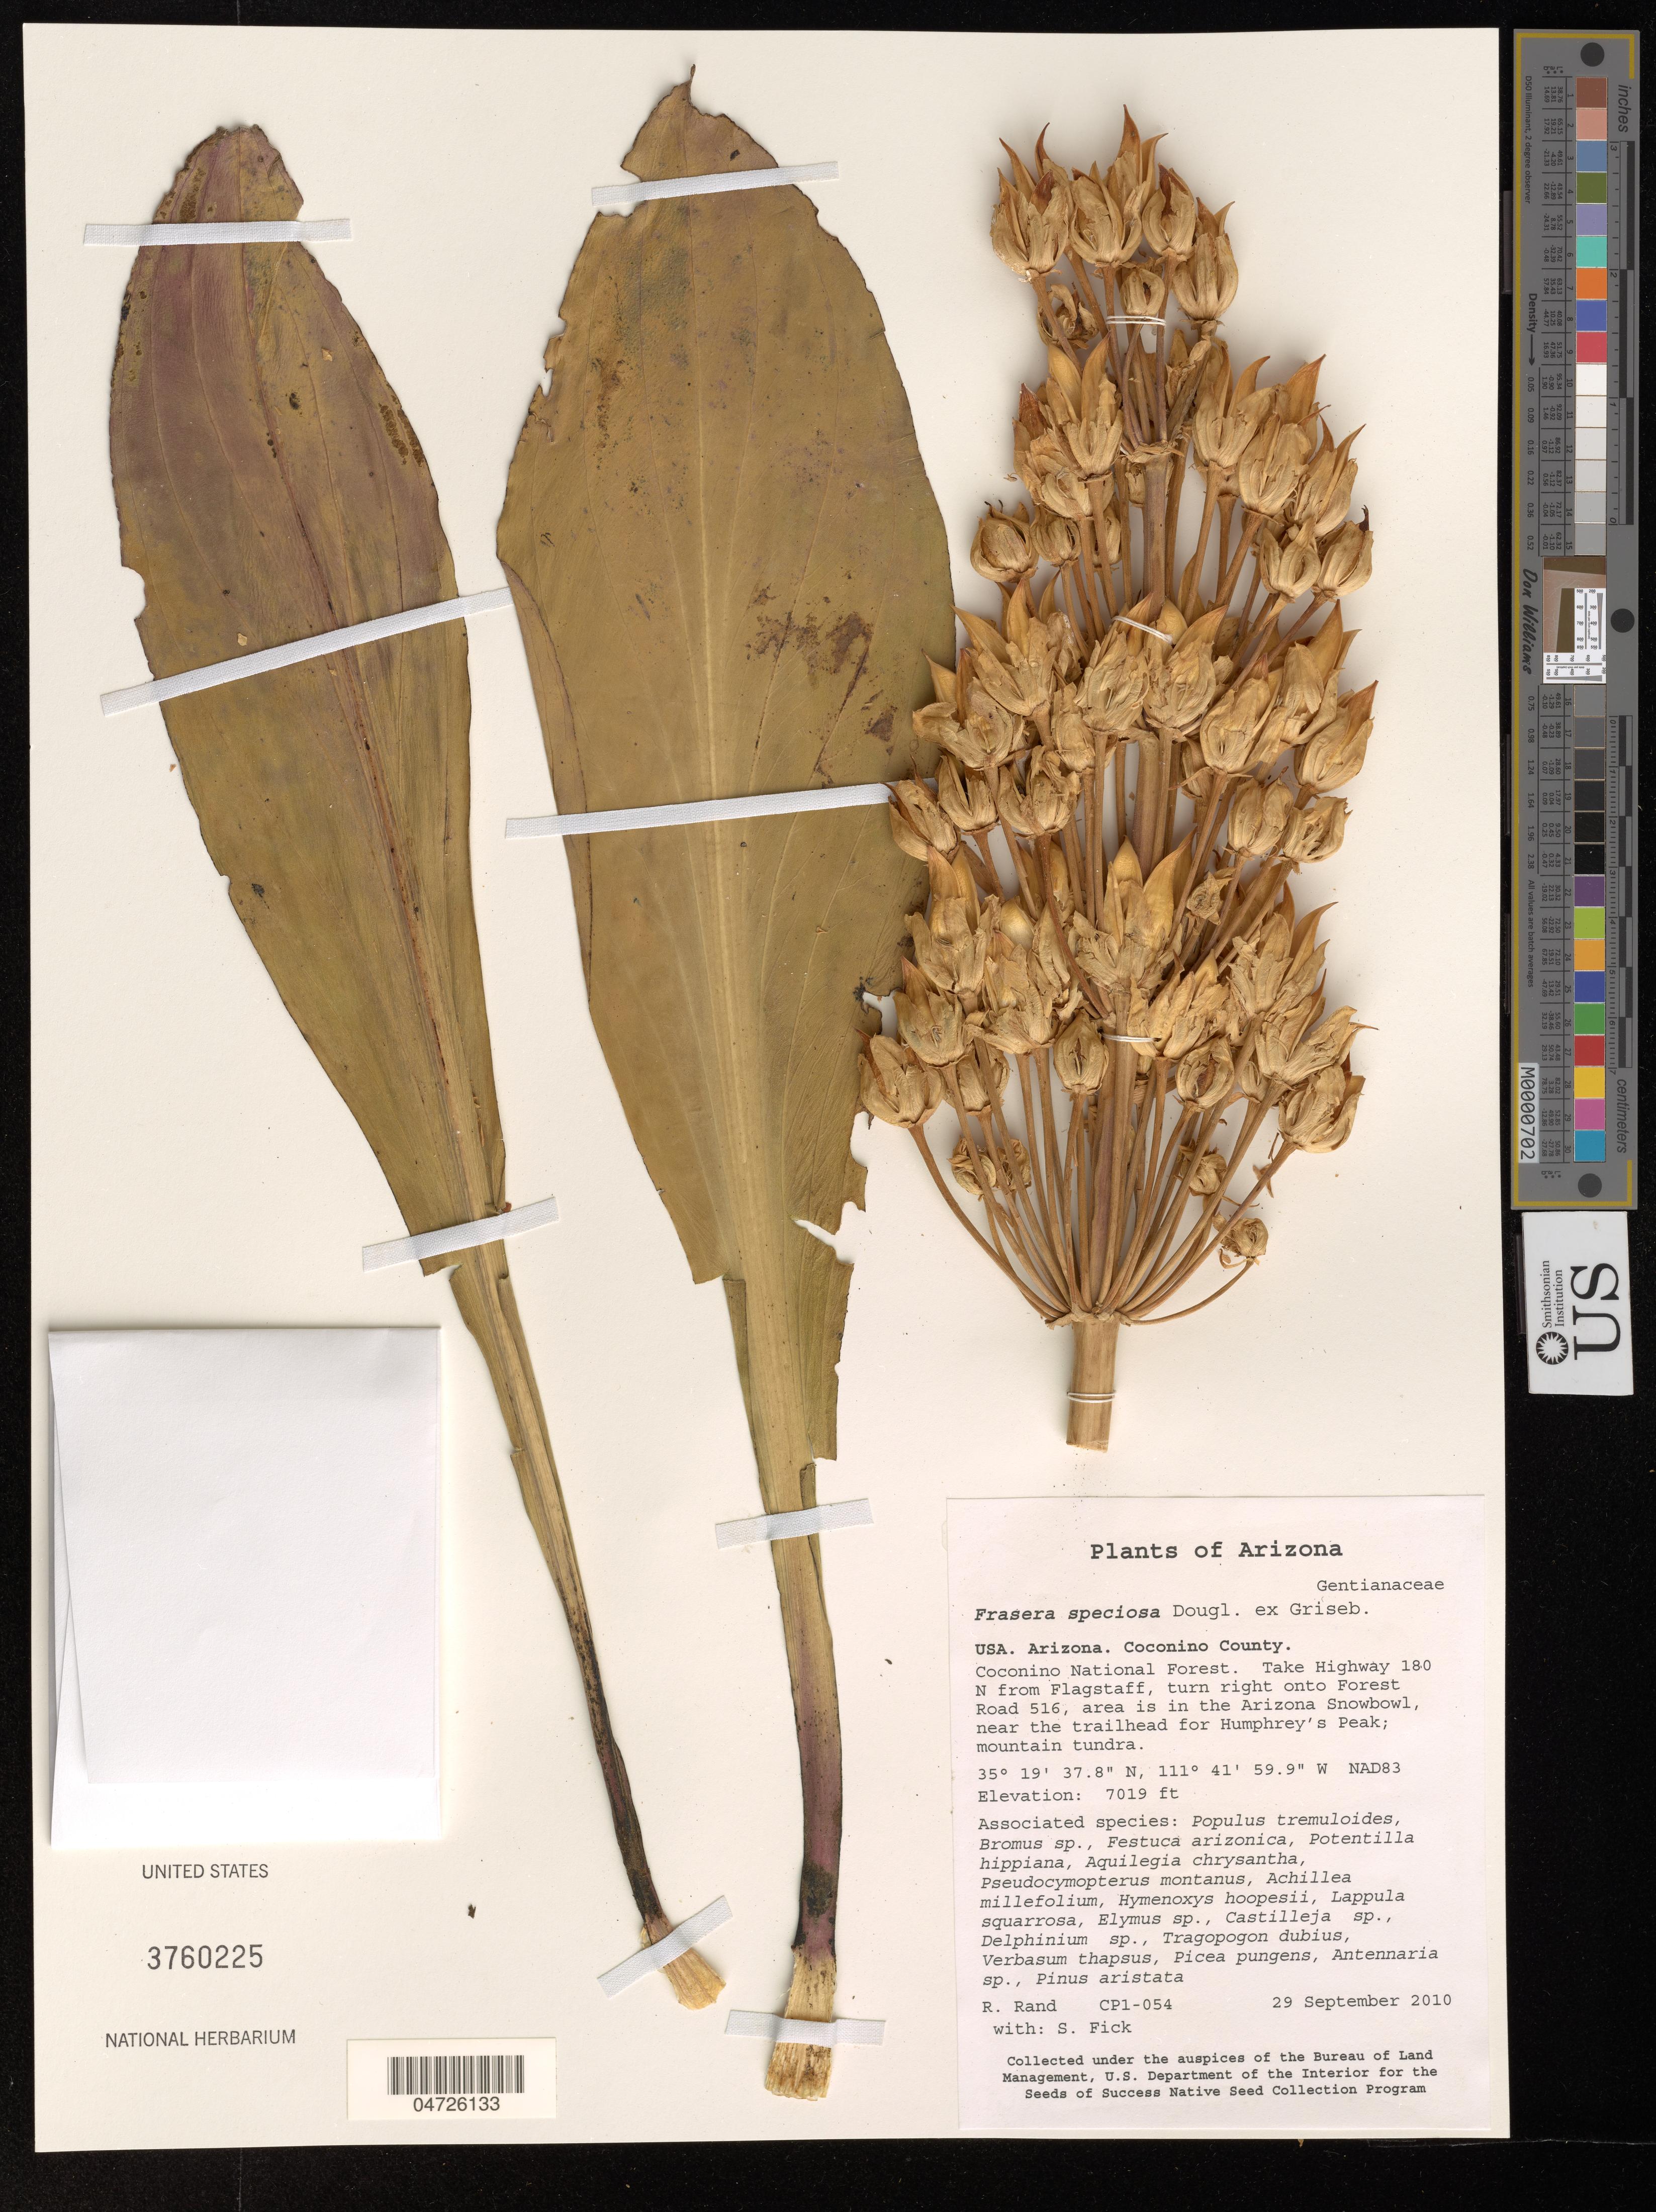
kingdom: Plantae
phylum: Tracheophyta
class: Magnoliopsida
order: Gentianales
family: Gentianaceae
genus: Frasera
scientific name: Frasera speciosa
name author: Douglas ex Griseb.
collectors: R. Rand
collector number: CP1-054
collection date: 2010-09-29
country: United States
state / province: Arizona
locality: NAD83. Coconino County. Coconino National Forest. Take Highway 180 N from Flagstaff, turn right onto Forest Road 516, area is in the Arizona Snowbowl, near the trailhead for Humphrey's Peak.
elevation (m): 2139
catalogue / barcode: US 3760225